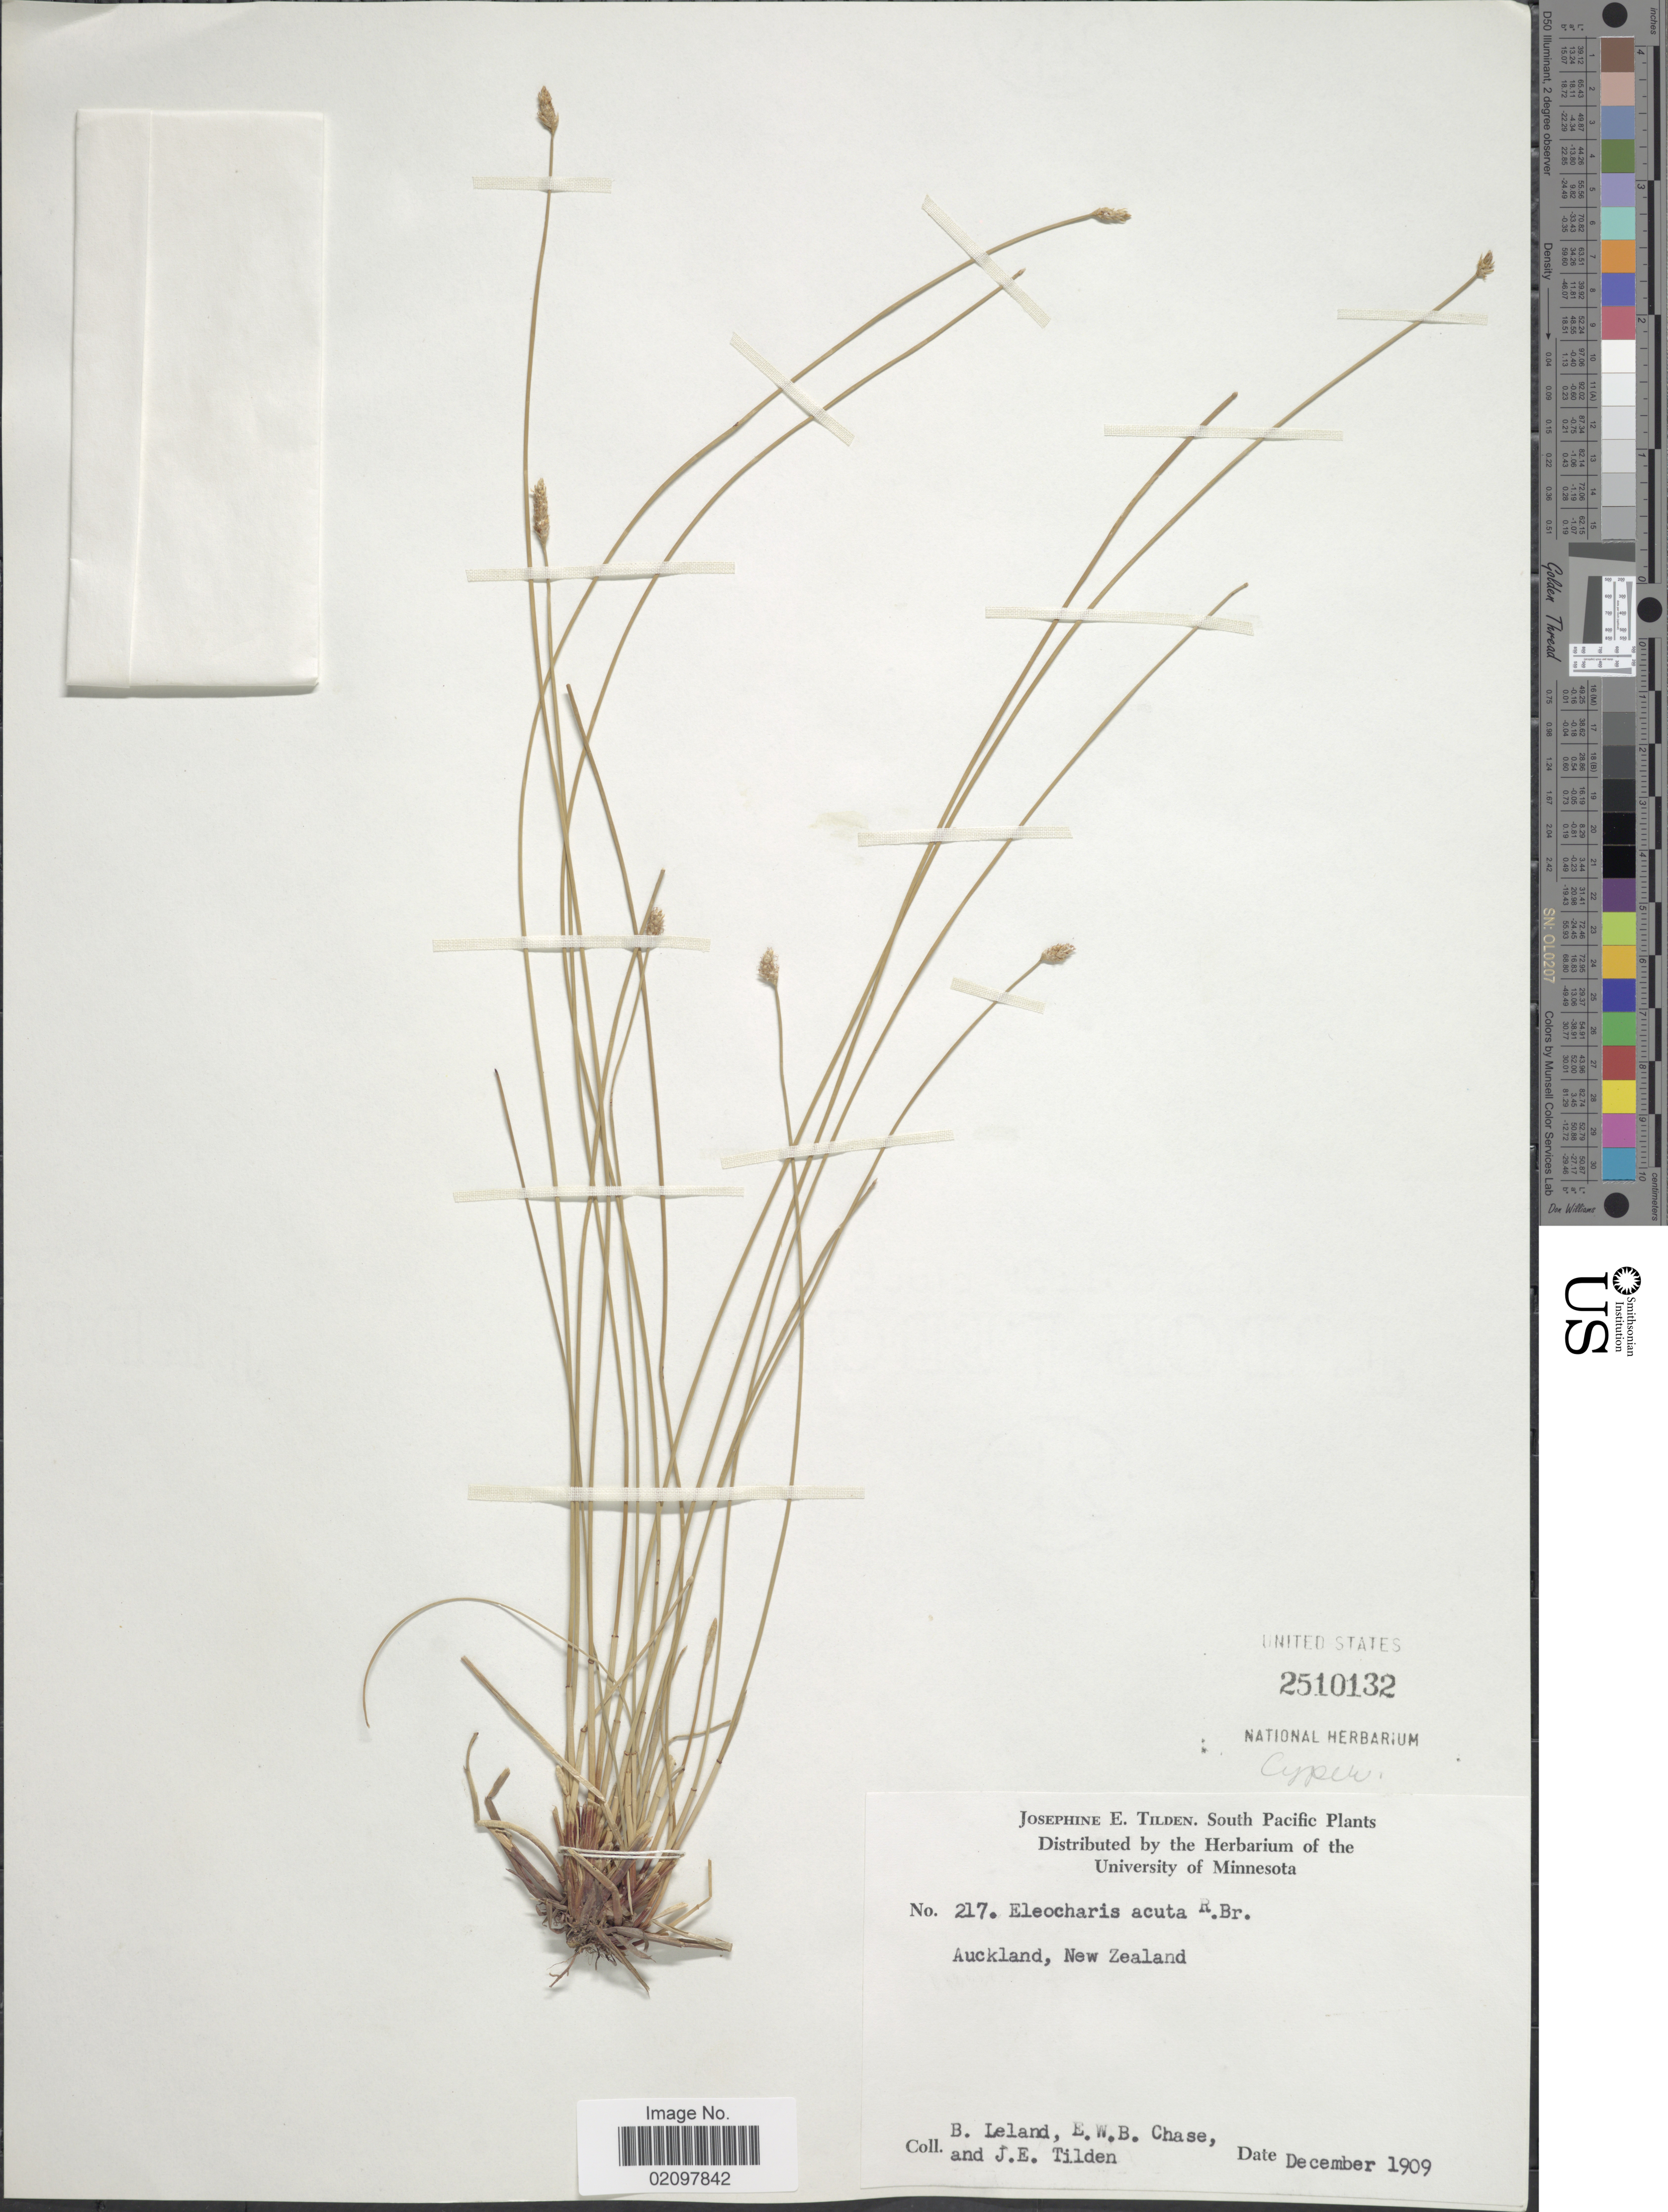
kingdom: Plantae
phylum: Tracheophyta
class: Liliopsida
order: Poales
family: Cyperaceae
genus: Eleocharis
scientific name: Eleocharis acuta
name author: R. Br.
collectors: B. Leland, E. W. Chase & J. E. Tilden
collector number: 217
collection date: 1909-12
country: New Zealand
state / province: Auckland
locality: South Pacific. Auckland, New Zealand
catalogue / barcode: US 2510132